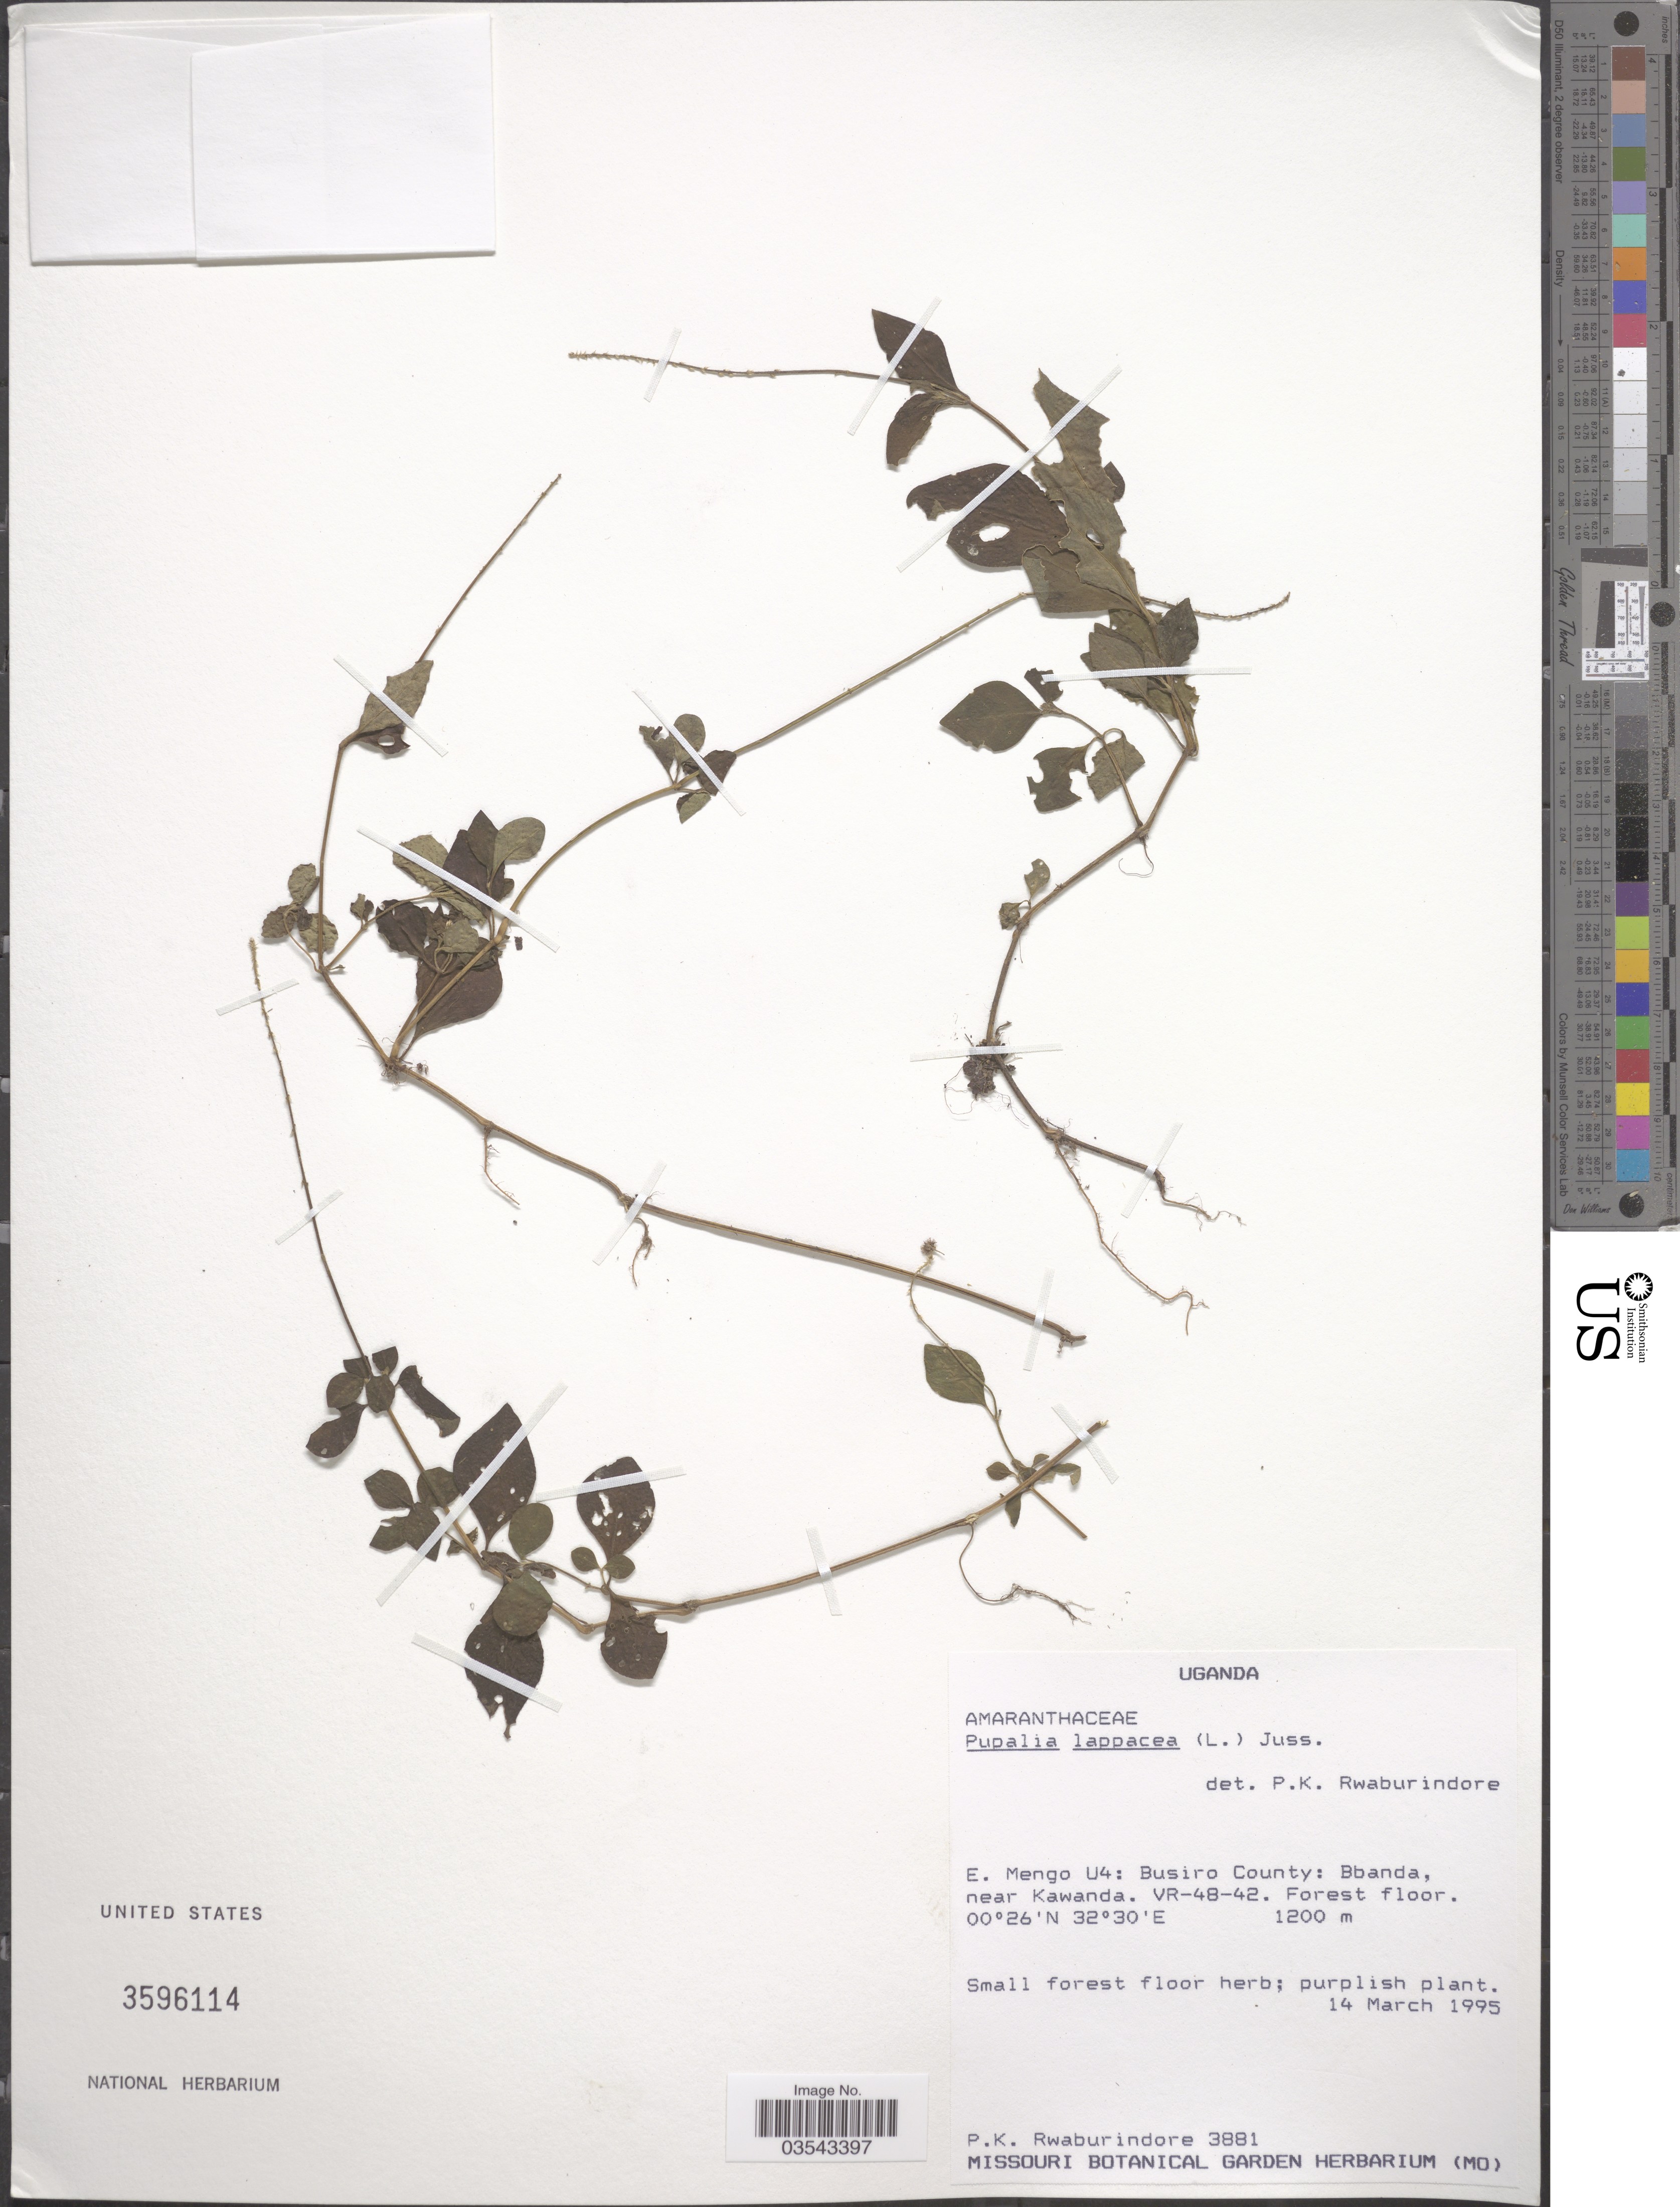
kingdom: Plantae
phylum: Tracheophyta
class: Magnoliopsida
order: Caryophyllales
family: Amaranthaceae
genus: Pupalia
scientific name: Pupalia lappacea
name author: (L.) A. Juss.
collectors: P. Rwaburindore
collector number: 3881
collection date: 1995-03-14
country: Uganda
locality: E. Mengo U4: Busiro County: Bbanda, near Kawanda. VR-48-42.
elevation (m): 1200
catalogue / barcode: US 3596114